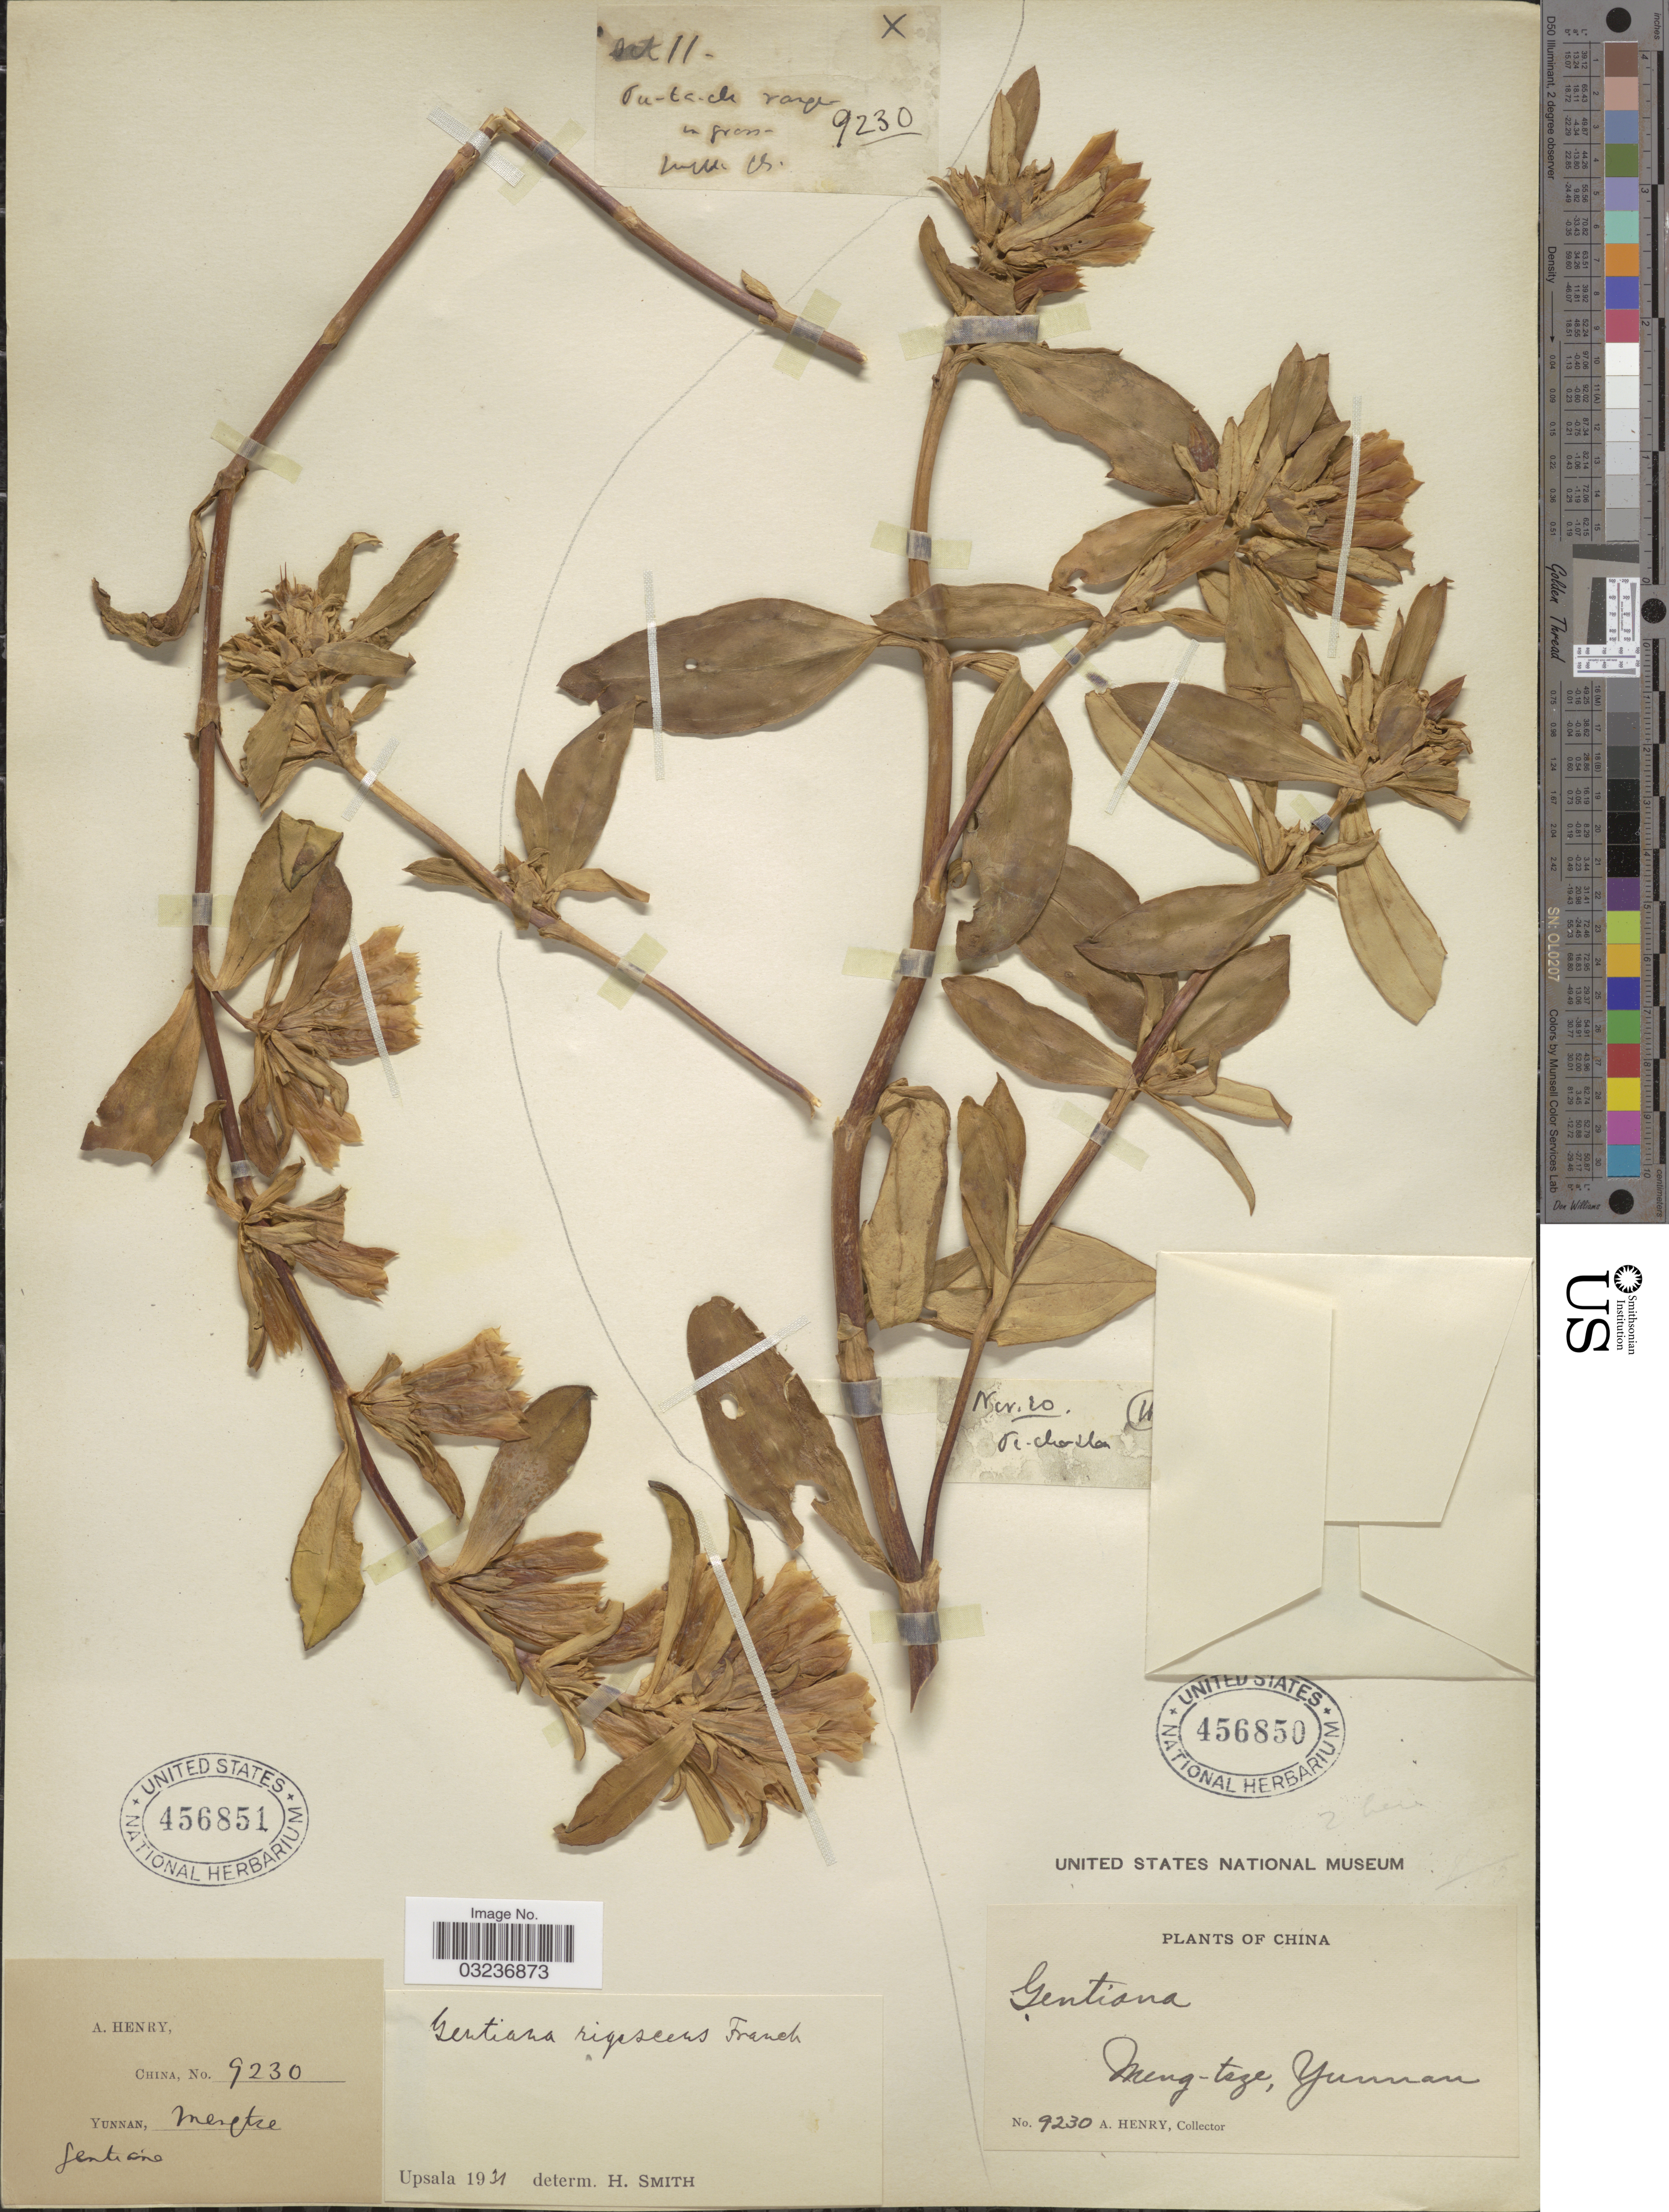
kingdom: Plantae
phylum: Tracheophyta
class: Magnoliopsida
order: Gentianales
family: Gentianaceae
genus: Gentiana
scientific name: Gentiana rigescens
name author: Franch. ex Hemsl.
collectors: A. Henry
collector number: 9230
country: China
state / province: Yunnan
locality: Yunnan, Meng-tsze.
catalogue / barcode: US 456850-2